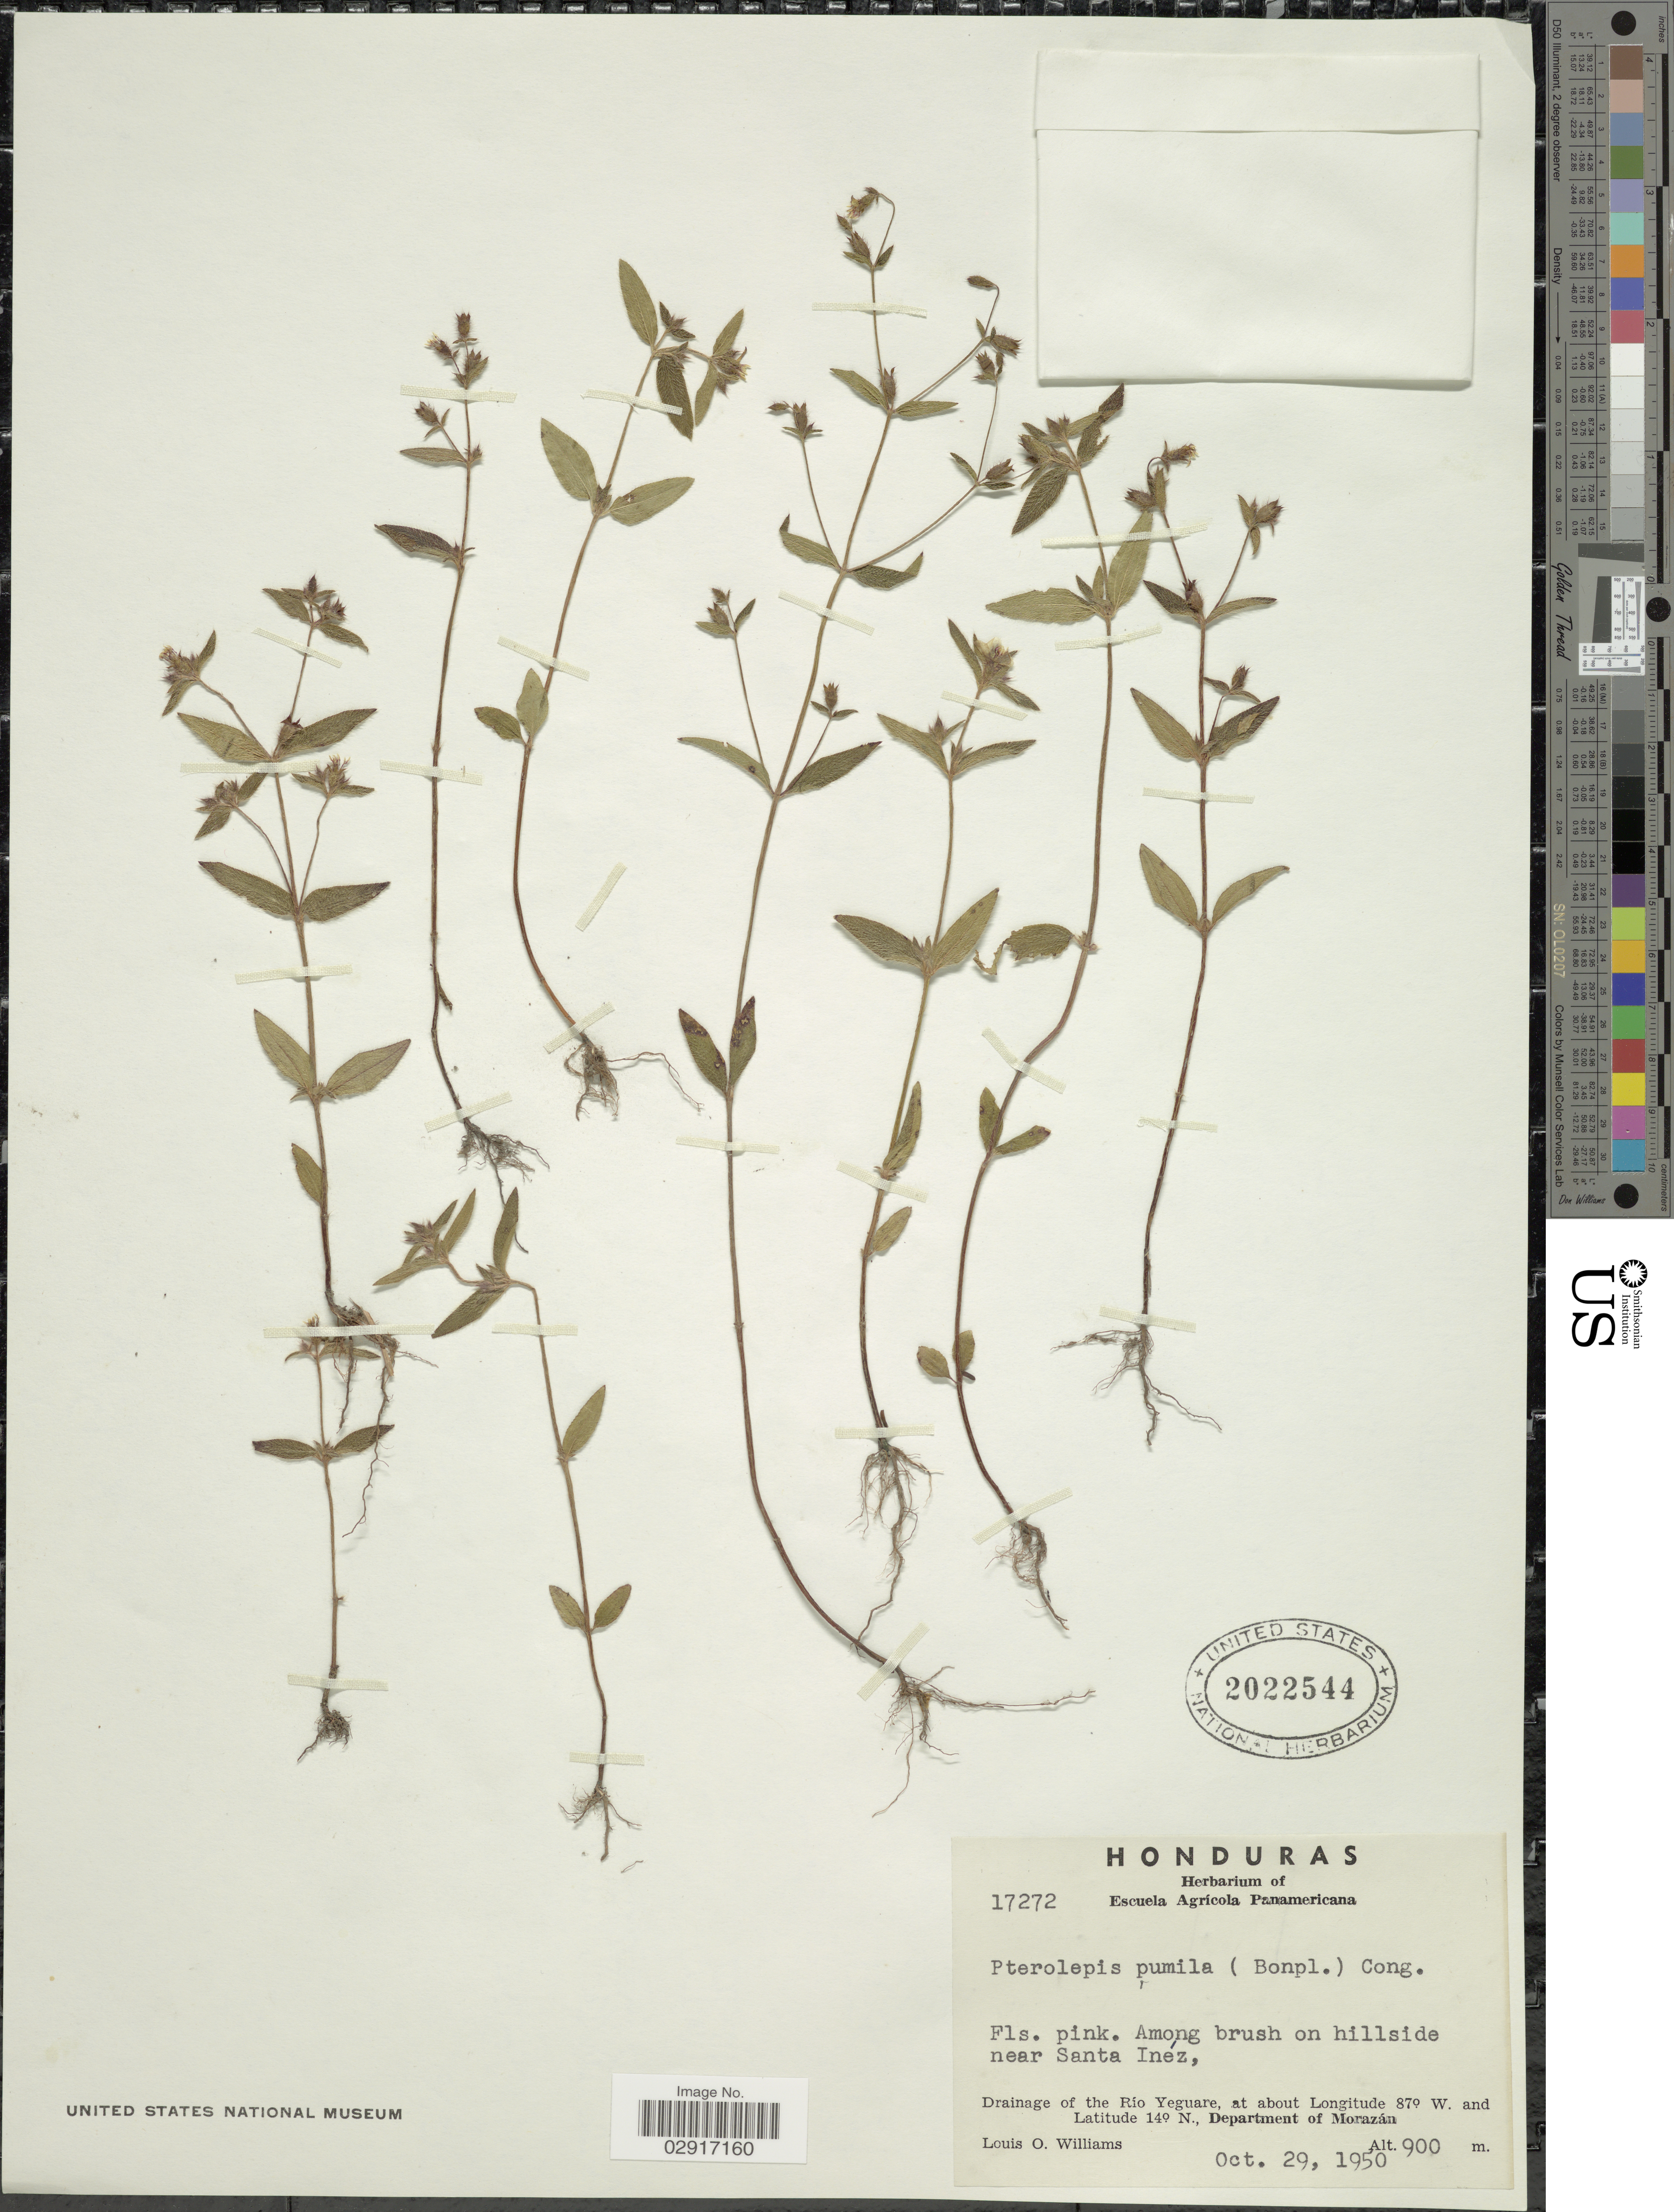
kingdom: Plantae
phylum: Tracheophyta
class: Magnoliopsida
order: Myrtales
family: Melastomataceae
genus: Pterolepis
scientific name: Pterolepis trichotoma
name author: (Rottb.) Cogn.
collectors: L. O. Williams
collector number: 17272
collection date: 1950-10-29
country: Honduras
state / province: Fco. Morazán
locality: Among brush on hillside near Santa Inez, Drainage of Río Yeguare. Department of Morazán.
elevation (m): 900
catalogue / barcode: US 2022544